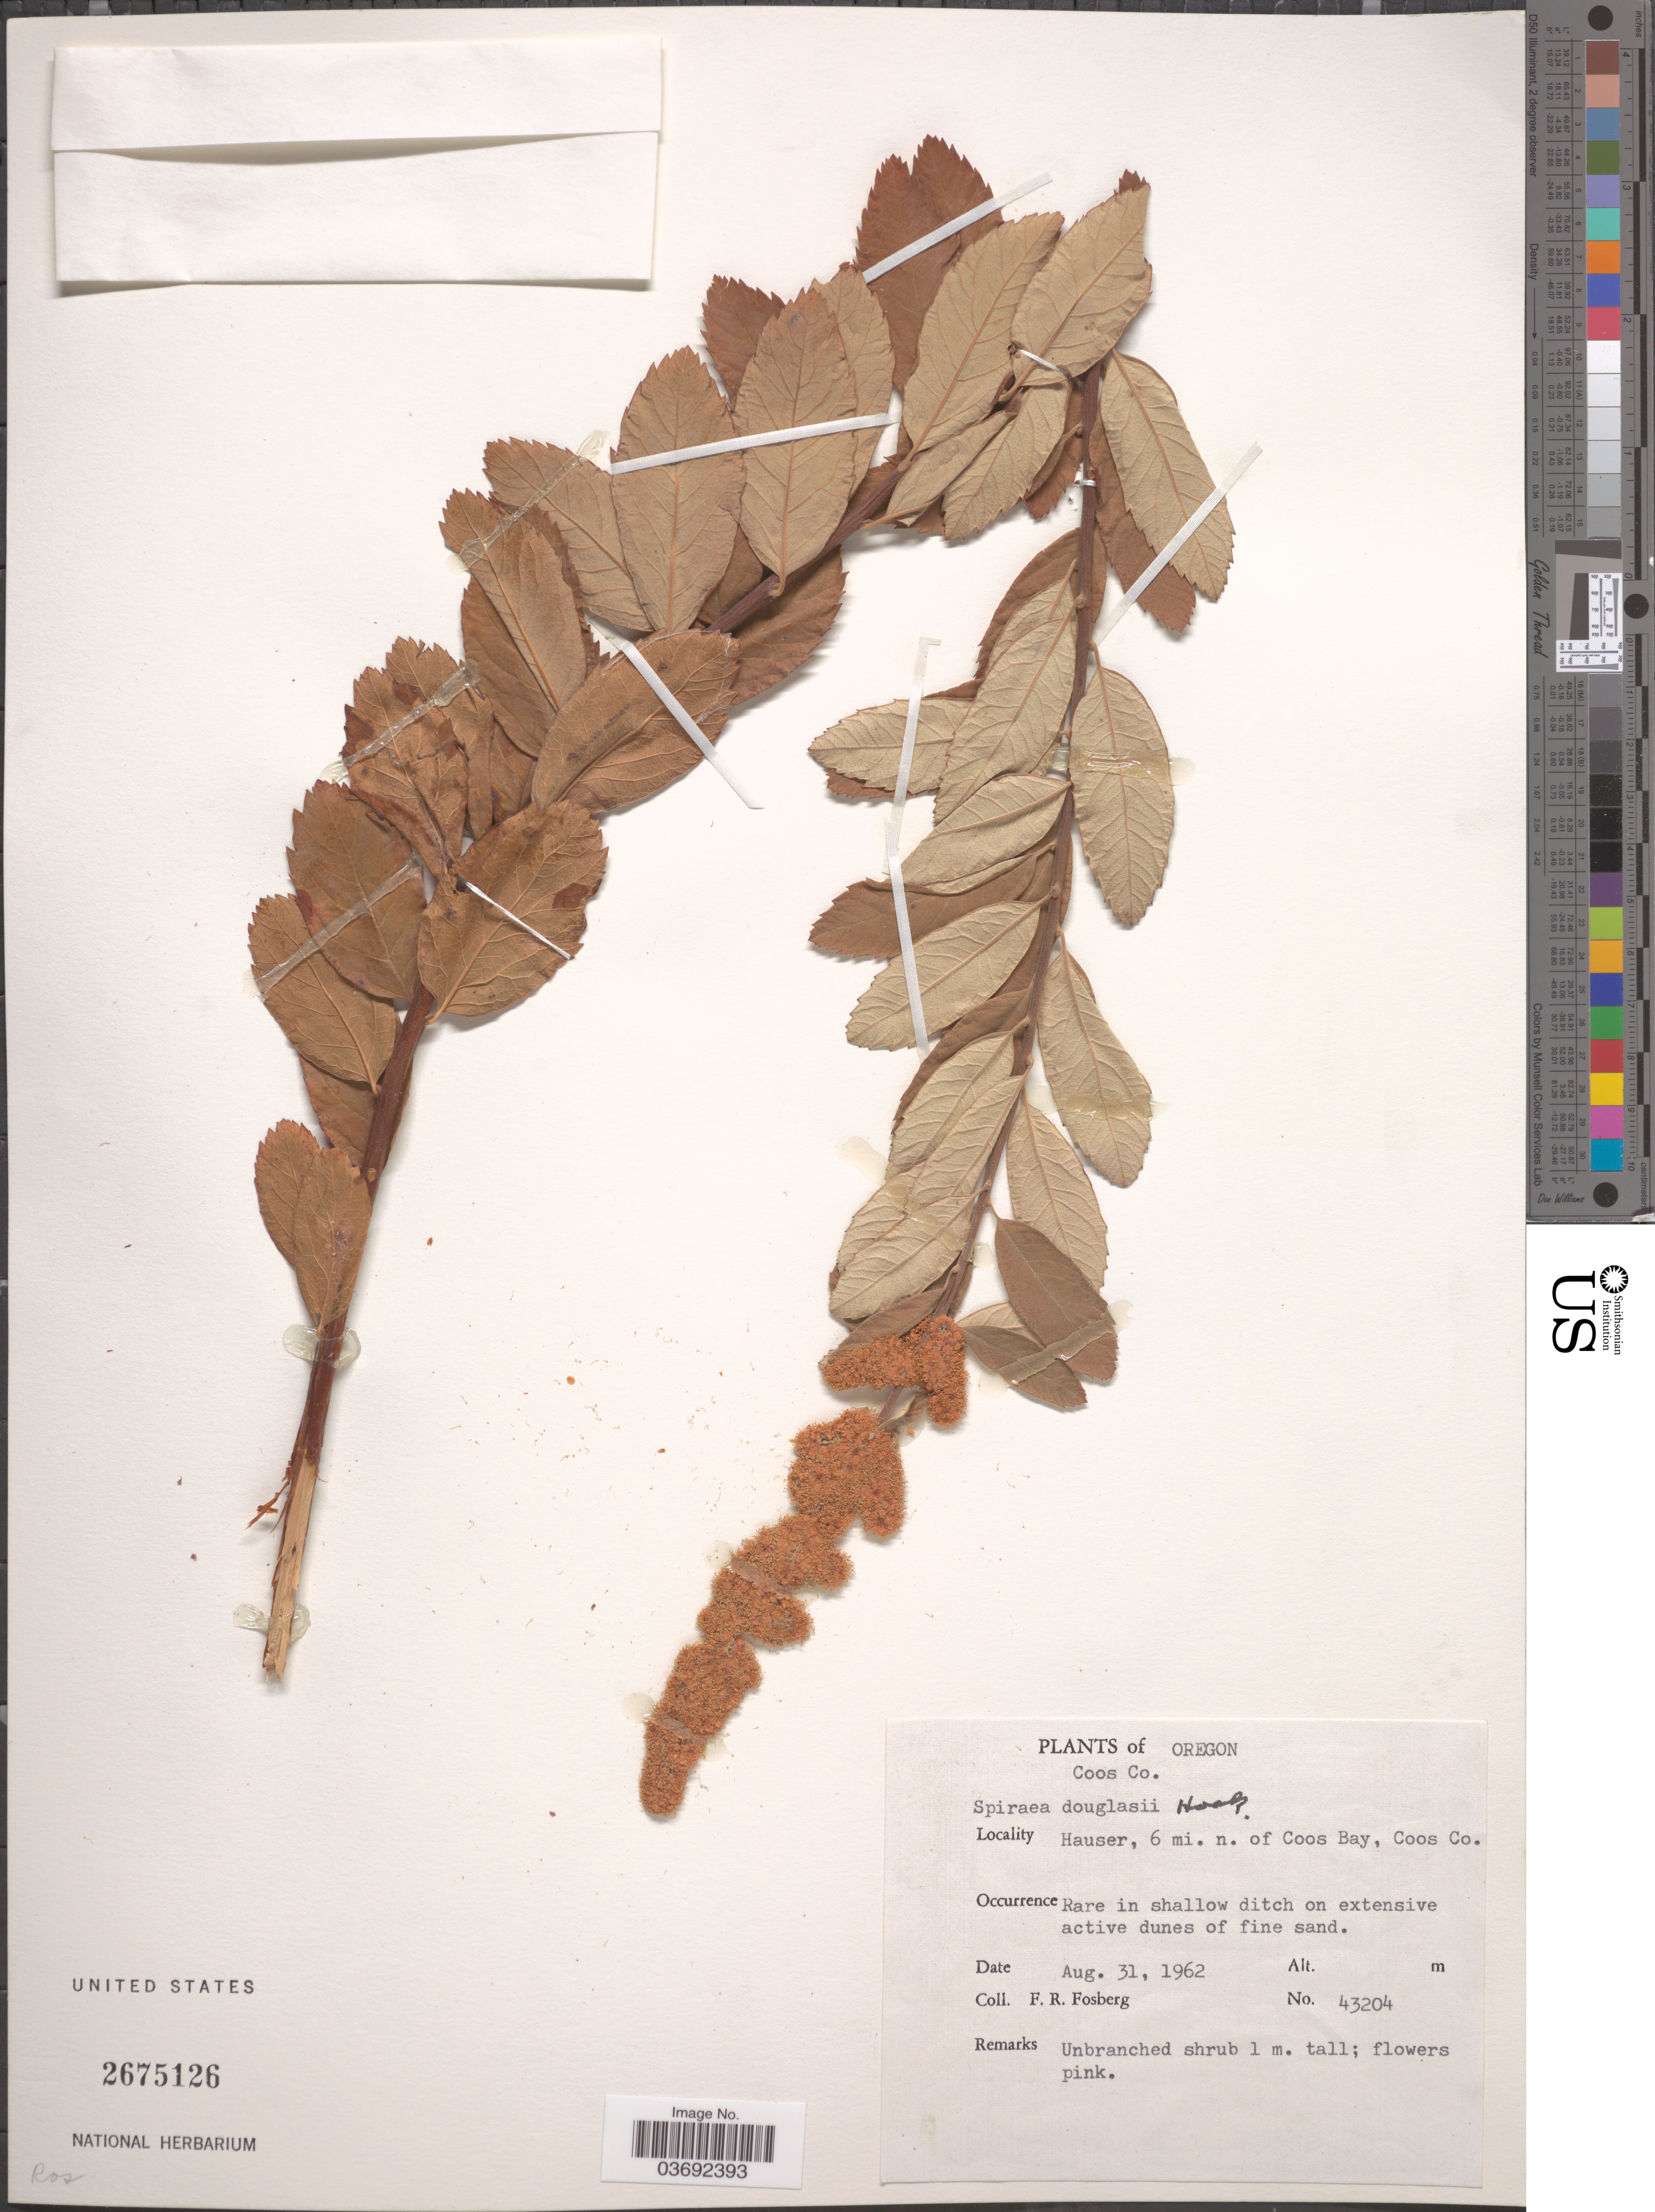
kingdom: Plantae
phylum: Tracheophyta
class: Magnoliopsida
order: Rosales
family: Rosaceae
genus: Spiraea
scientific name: Spiraea douglasii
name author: Hook.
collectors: F. R. Fosberg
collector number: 43204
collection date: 1962-08-31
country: United States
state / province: Oregon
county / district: Coos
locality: Coos Co. Hauser, 6 mi. n. of Coos Bay, Coos Co.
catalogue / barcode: US 2675126